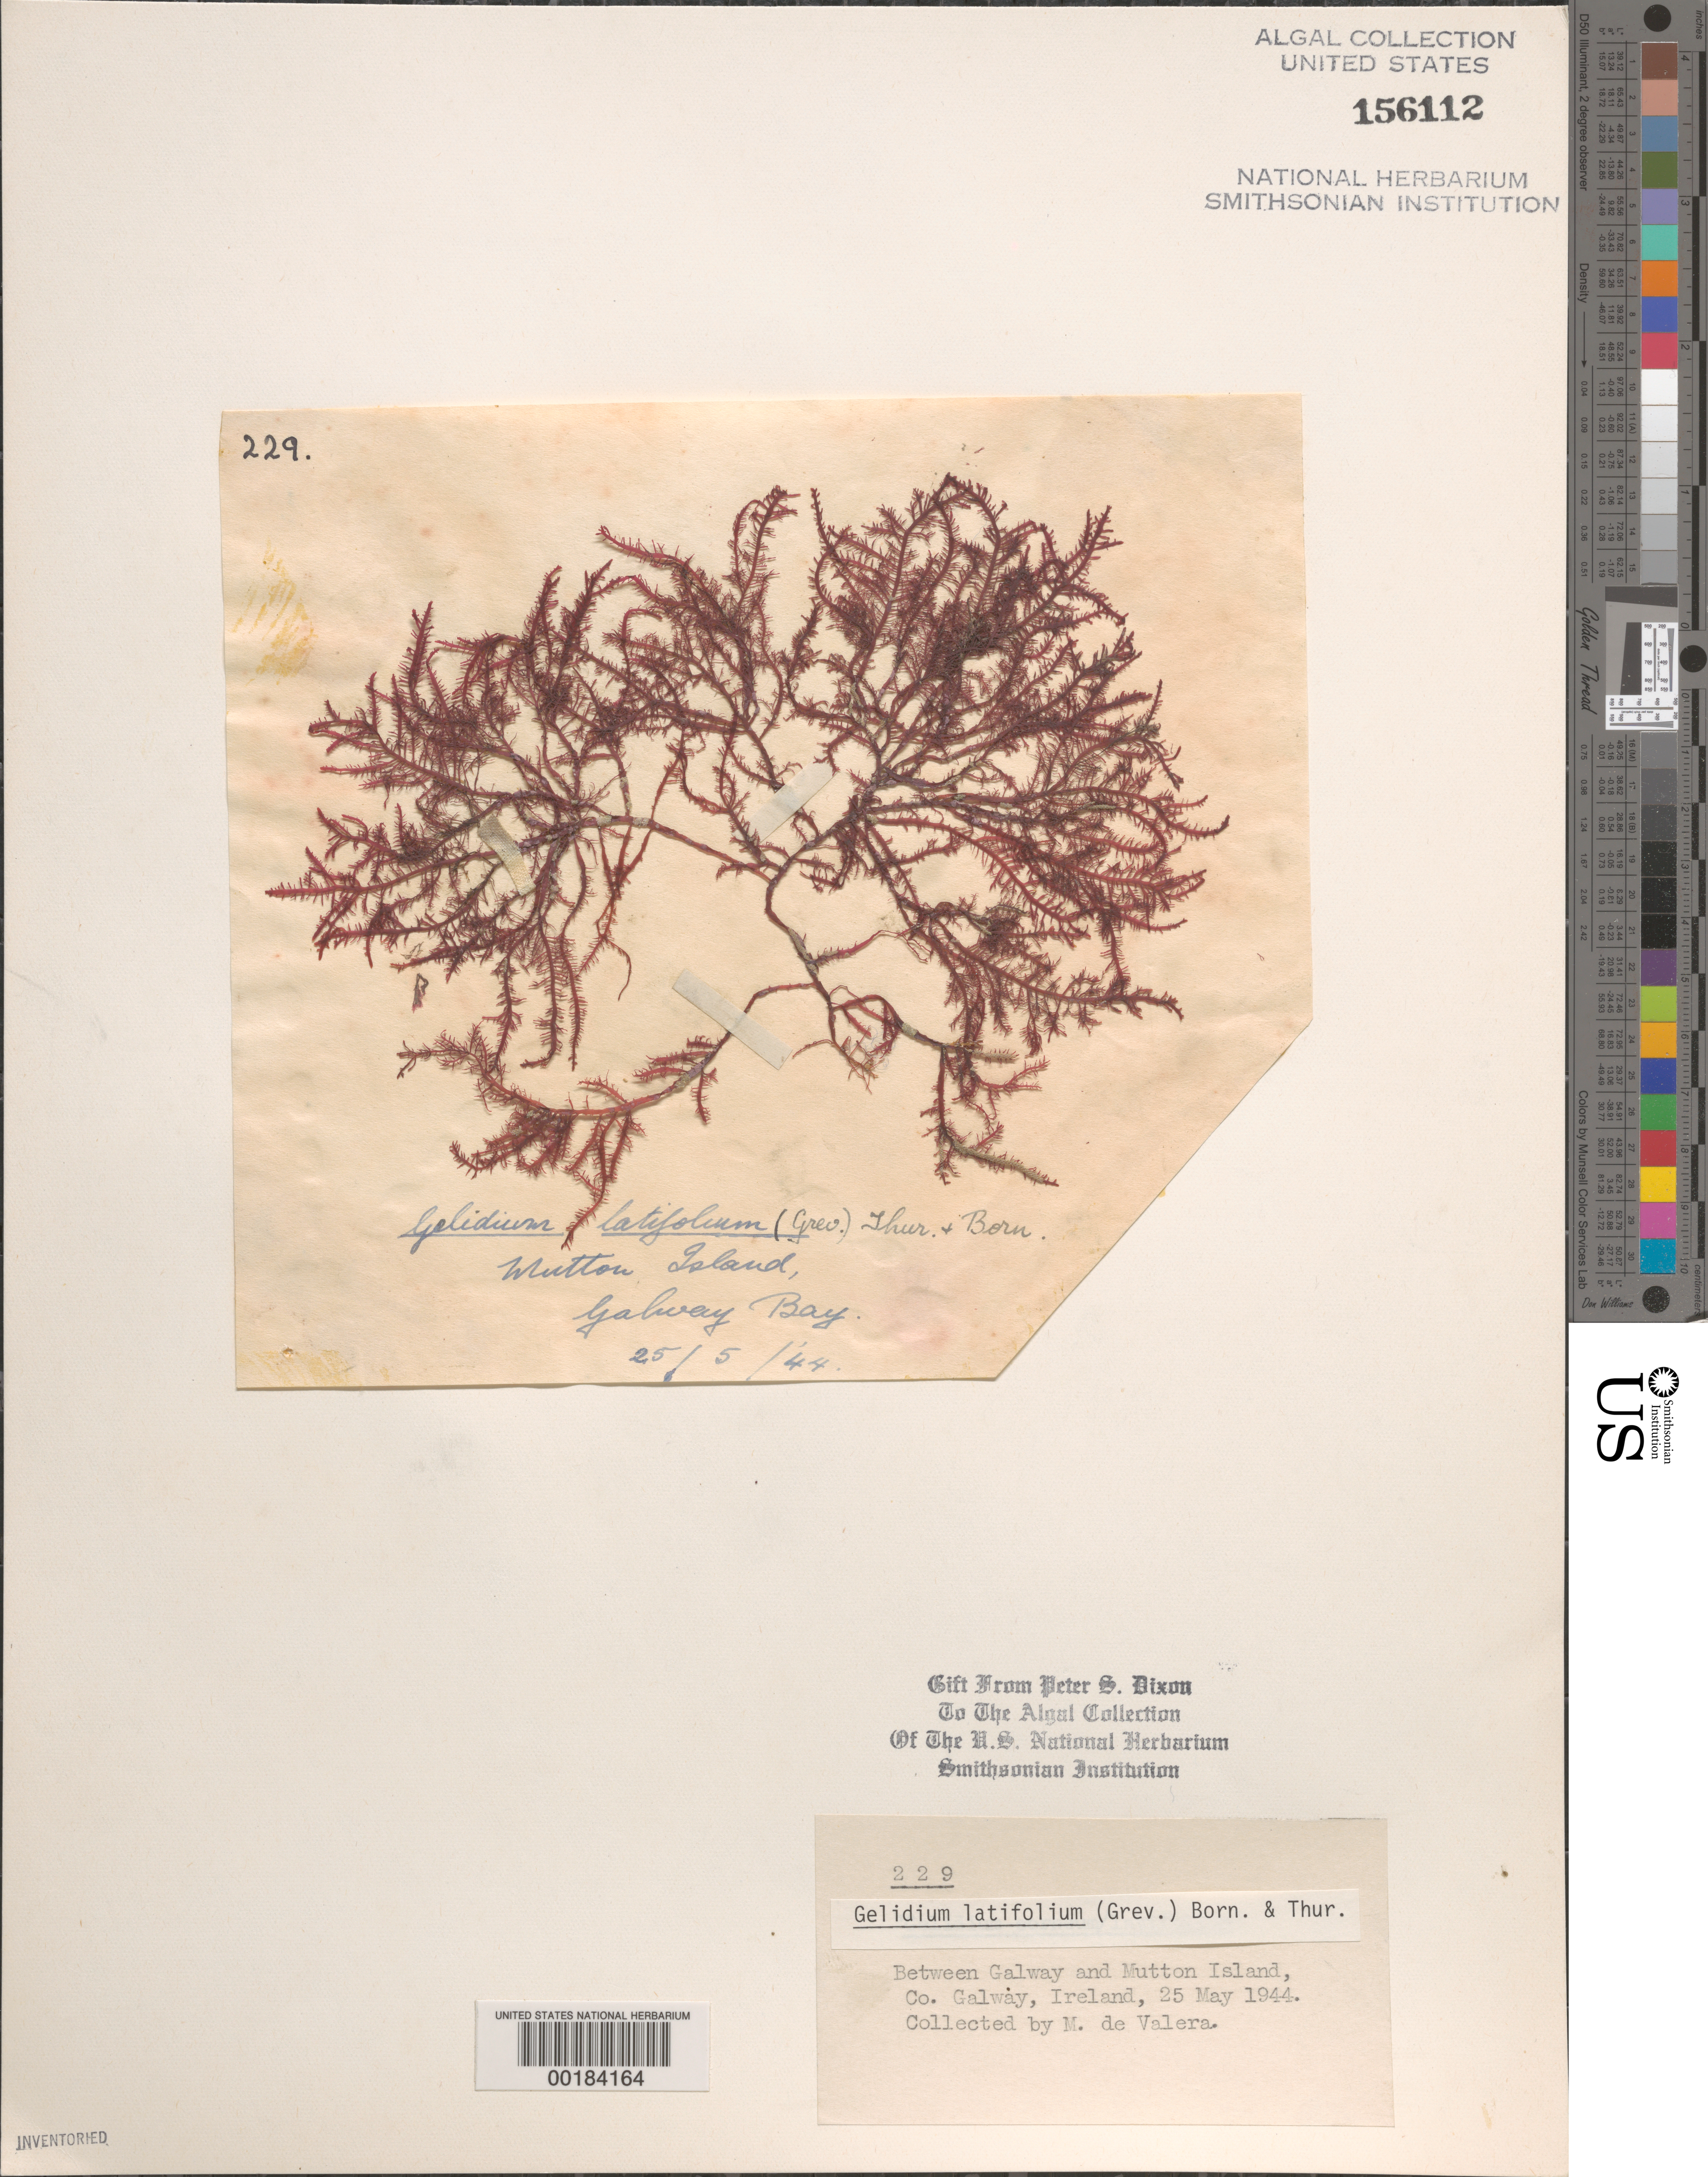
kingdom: Plantae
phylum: Rhodophyta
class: Florideophyceae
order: Gelidiales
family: Gelidiaceae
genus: Gelidium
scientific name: Gelidium spinosum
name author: (S.G. Gmel.) P.C. Silva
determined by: Algae name updating Project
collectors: M. De Valera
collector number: PSD 229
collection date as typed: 25 May 1944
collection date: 1944-05-25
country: Ireland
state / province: Connaught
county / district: Galway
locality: Between Galway and Mutton Island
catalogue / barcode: US 156112